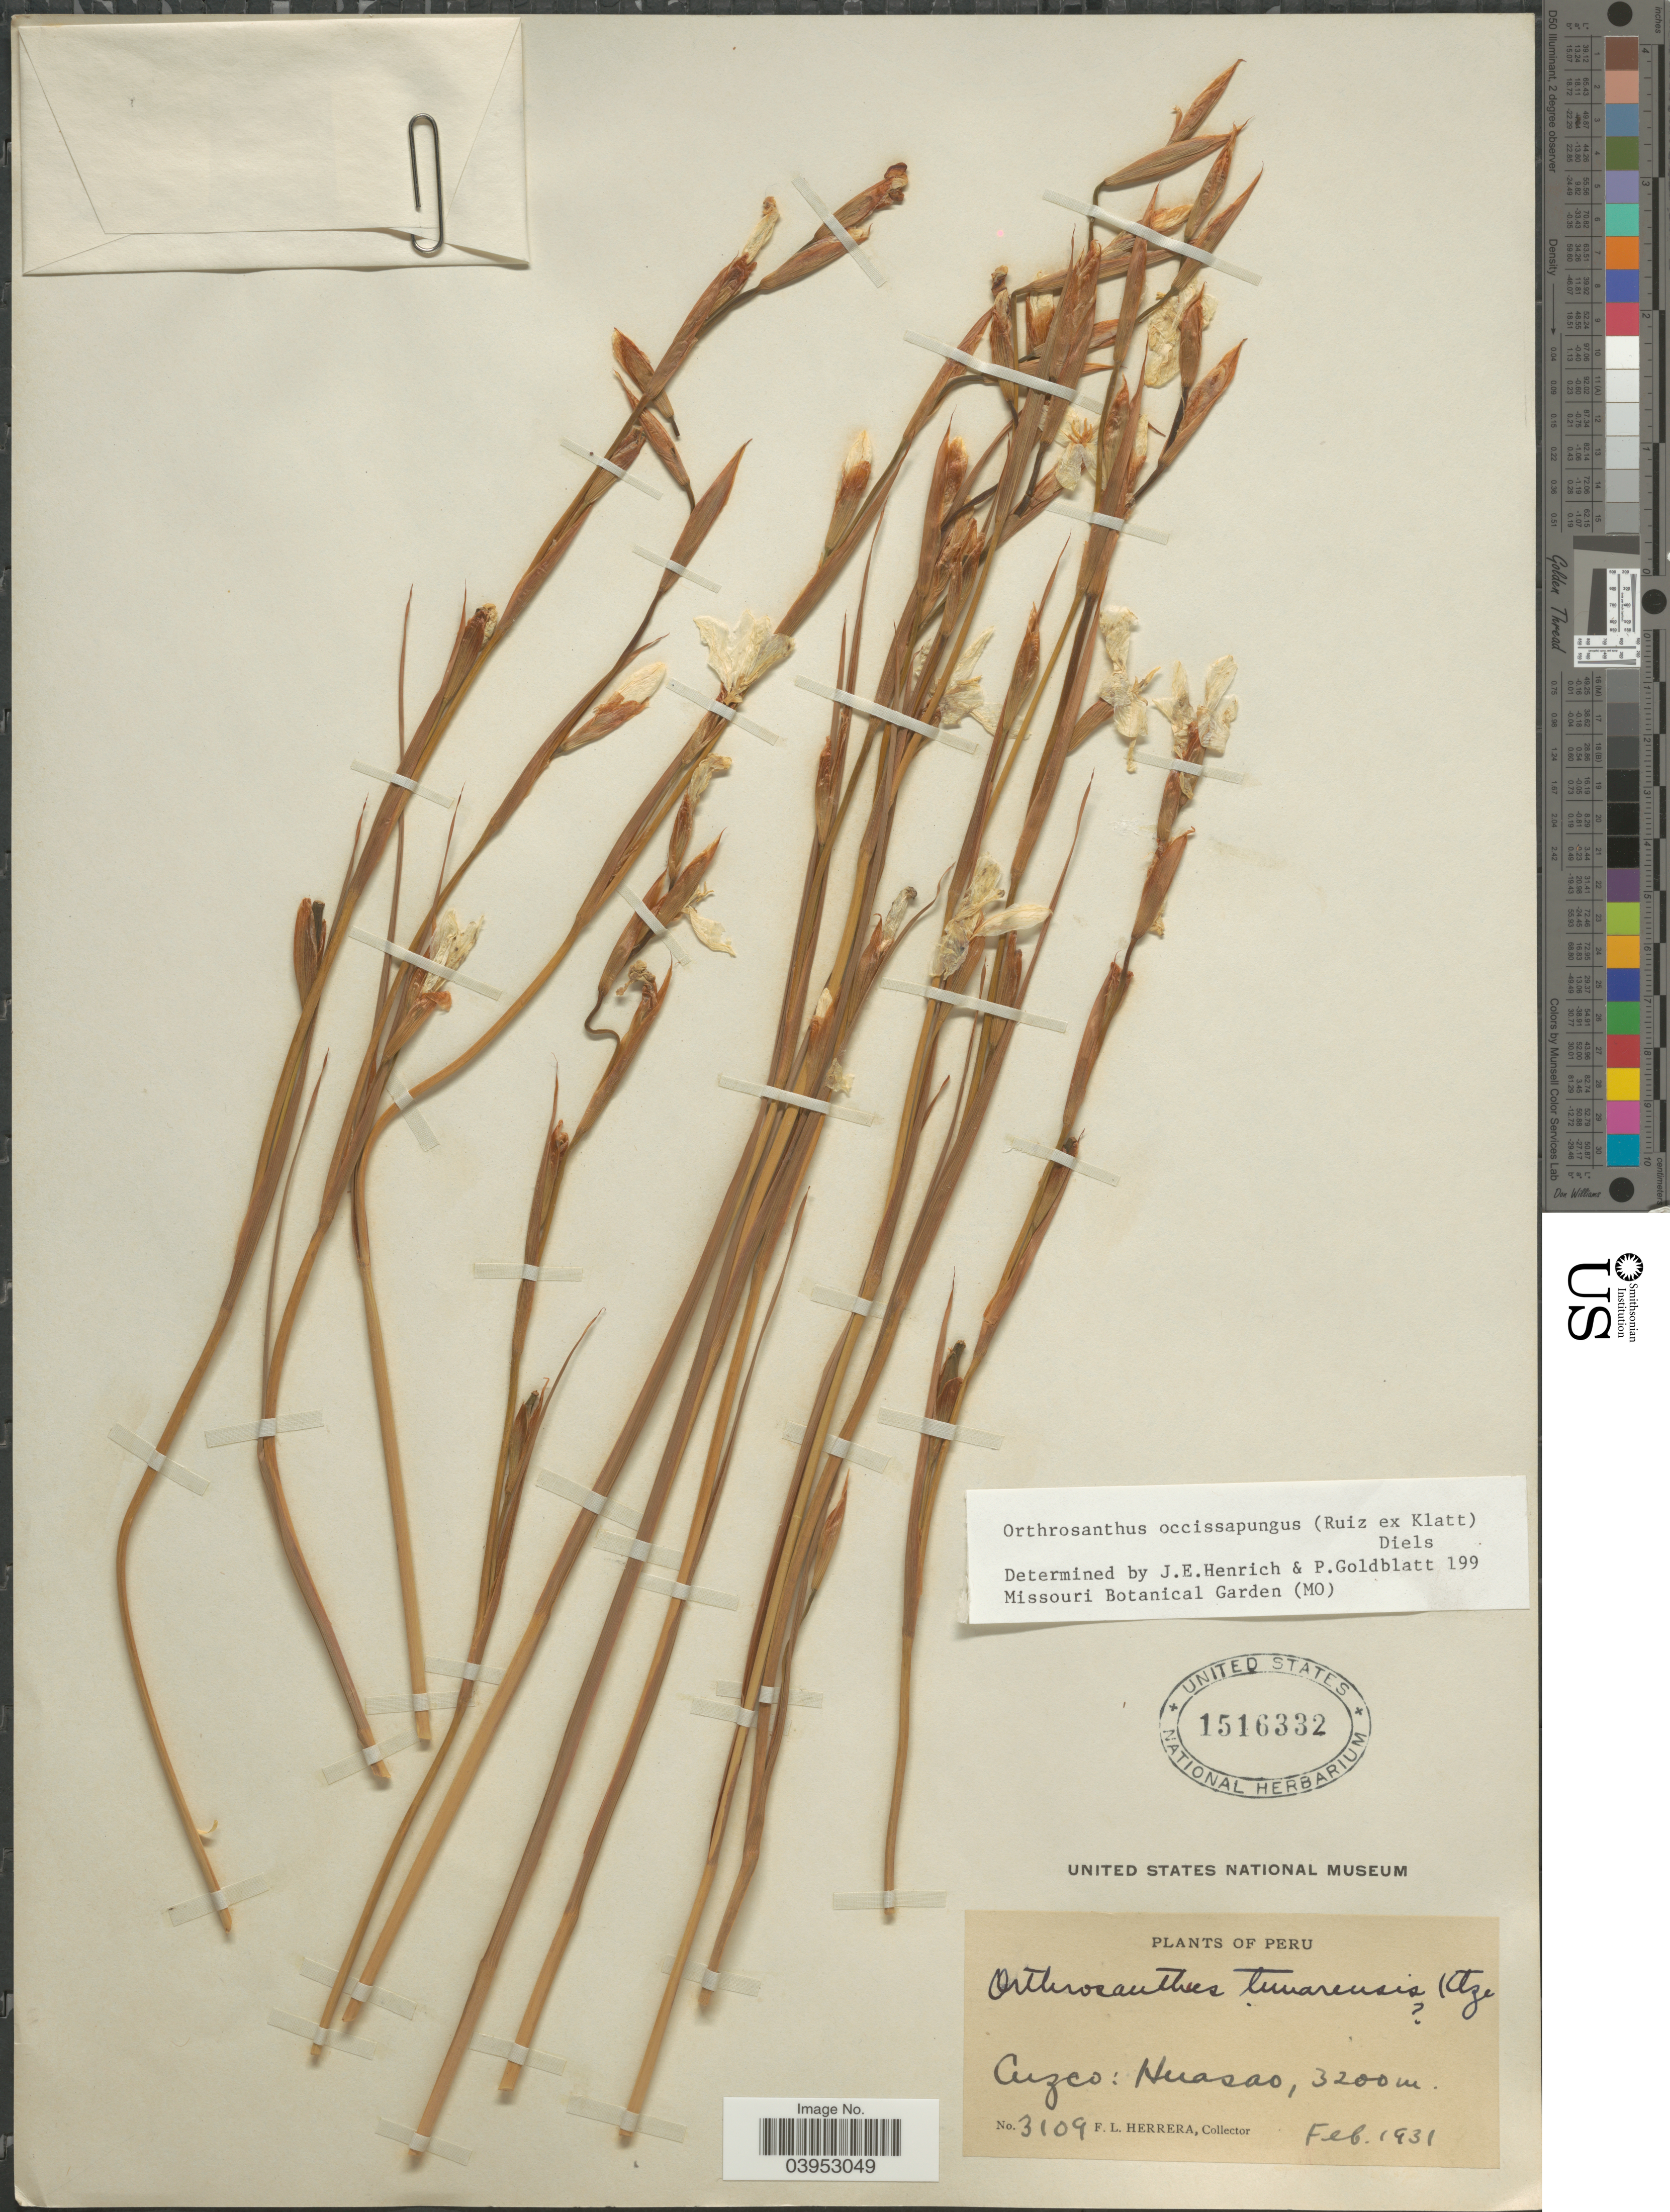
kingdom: Plantae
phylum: Tracheophyta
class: Liliopsida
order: Asparagales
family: Iridaceae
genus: Orthrosanthus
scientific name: Orthrosanthus occissapungus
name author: (Ruiz ex Klatt) Diels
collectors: F. L. Herrera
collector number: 3109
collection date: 1931-02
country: Peru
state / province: Cusco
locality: Huasao.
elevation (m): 3200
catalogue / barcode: US 1516332